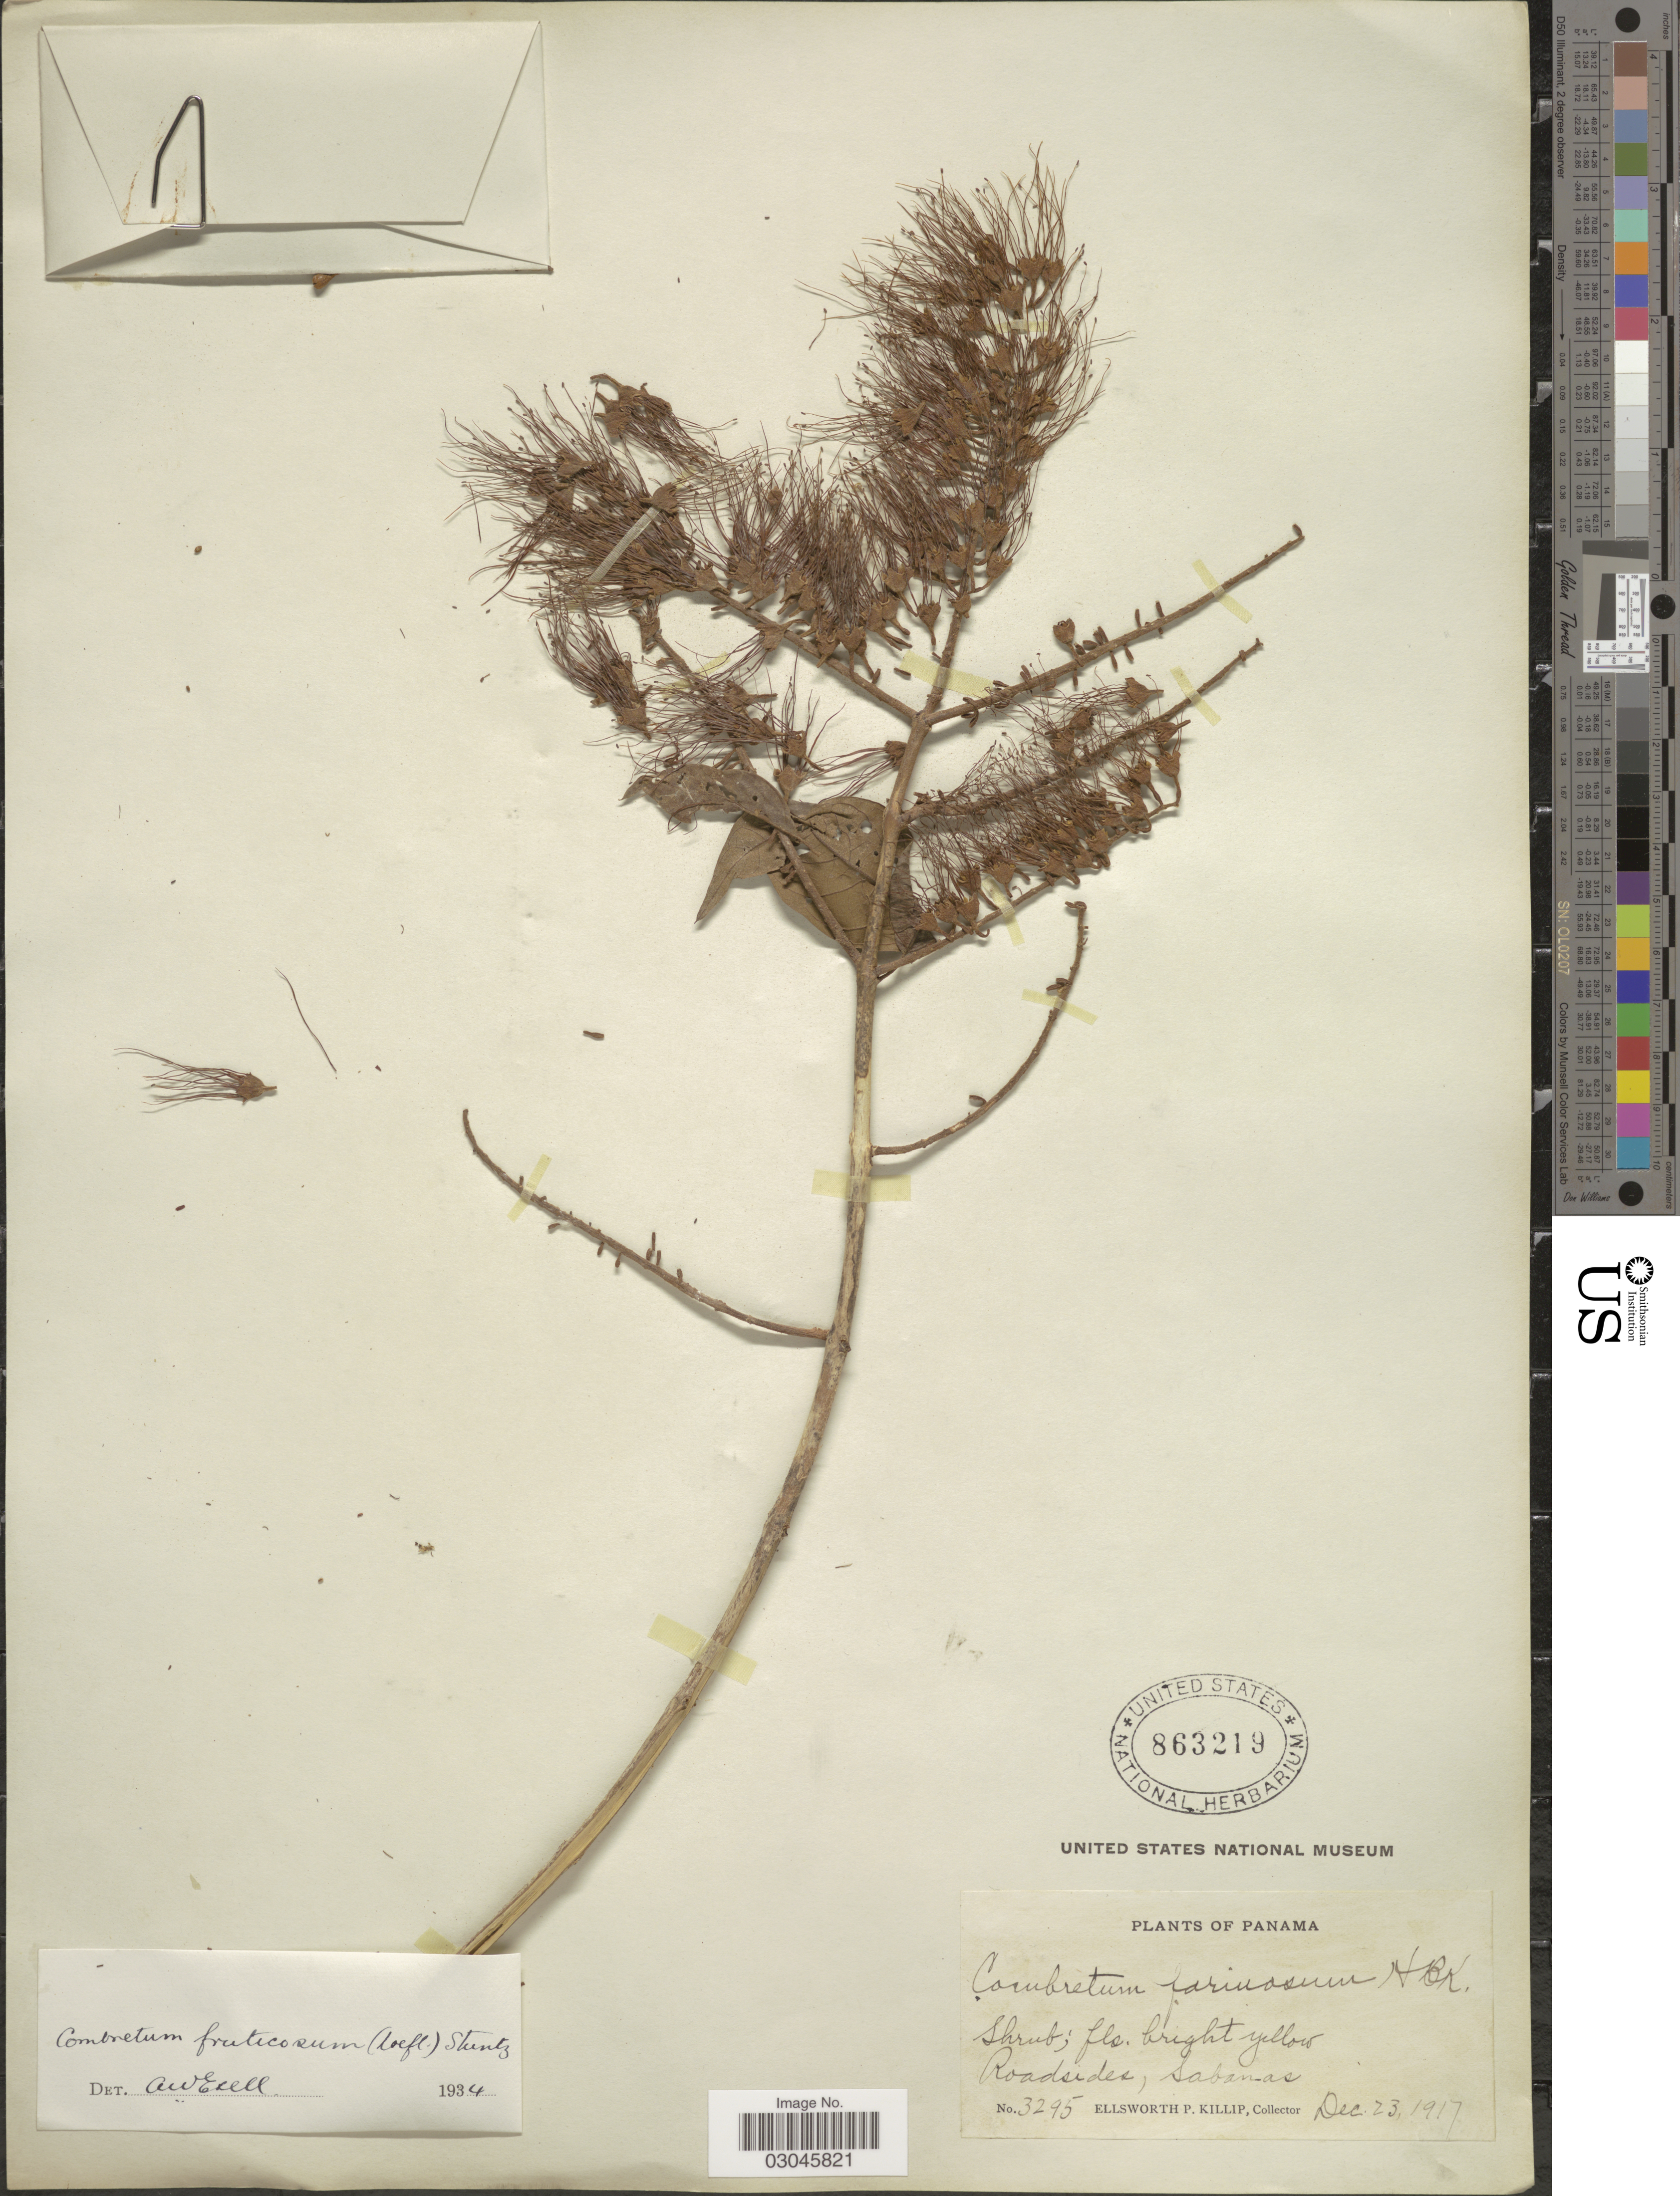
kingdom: Plantae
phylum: Tracheophyta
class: Magnoliopsida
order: Myrtales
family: Combretaceae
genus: Combretum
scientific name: Combretum fruticosum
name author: (Loefl.) Stuntz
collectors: E. P. Killip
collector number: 3295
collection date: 1917-12-23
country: Panama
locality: Roadsides, Sabanas.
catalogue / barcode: US 863219